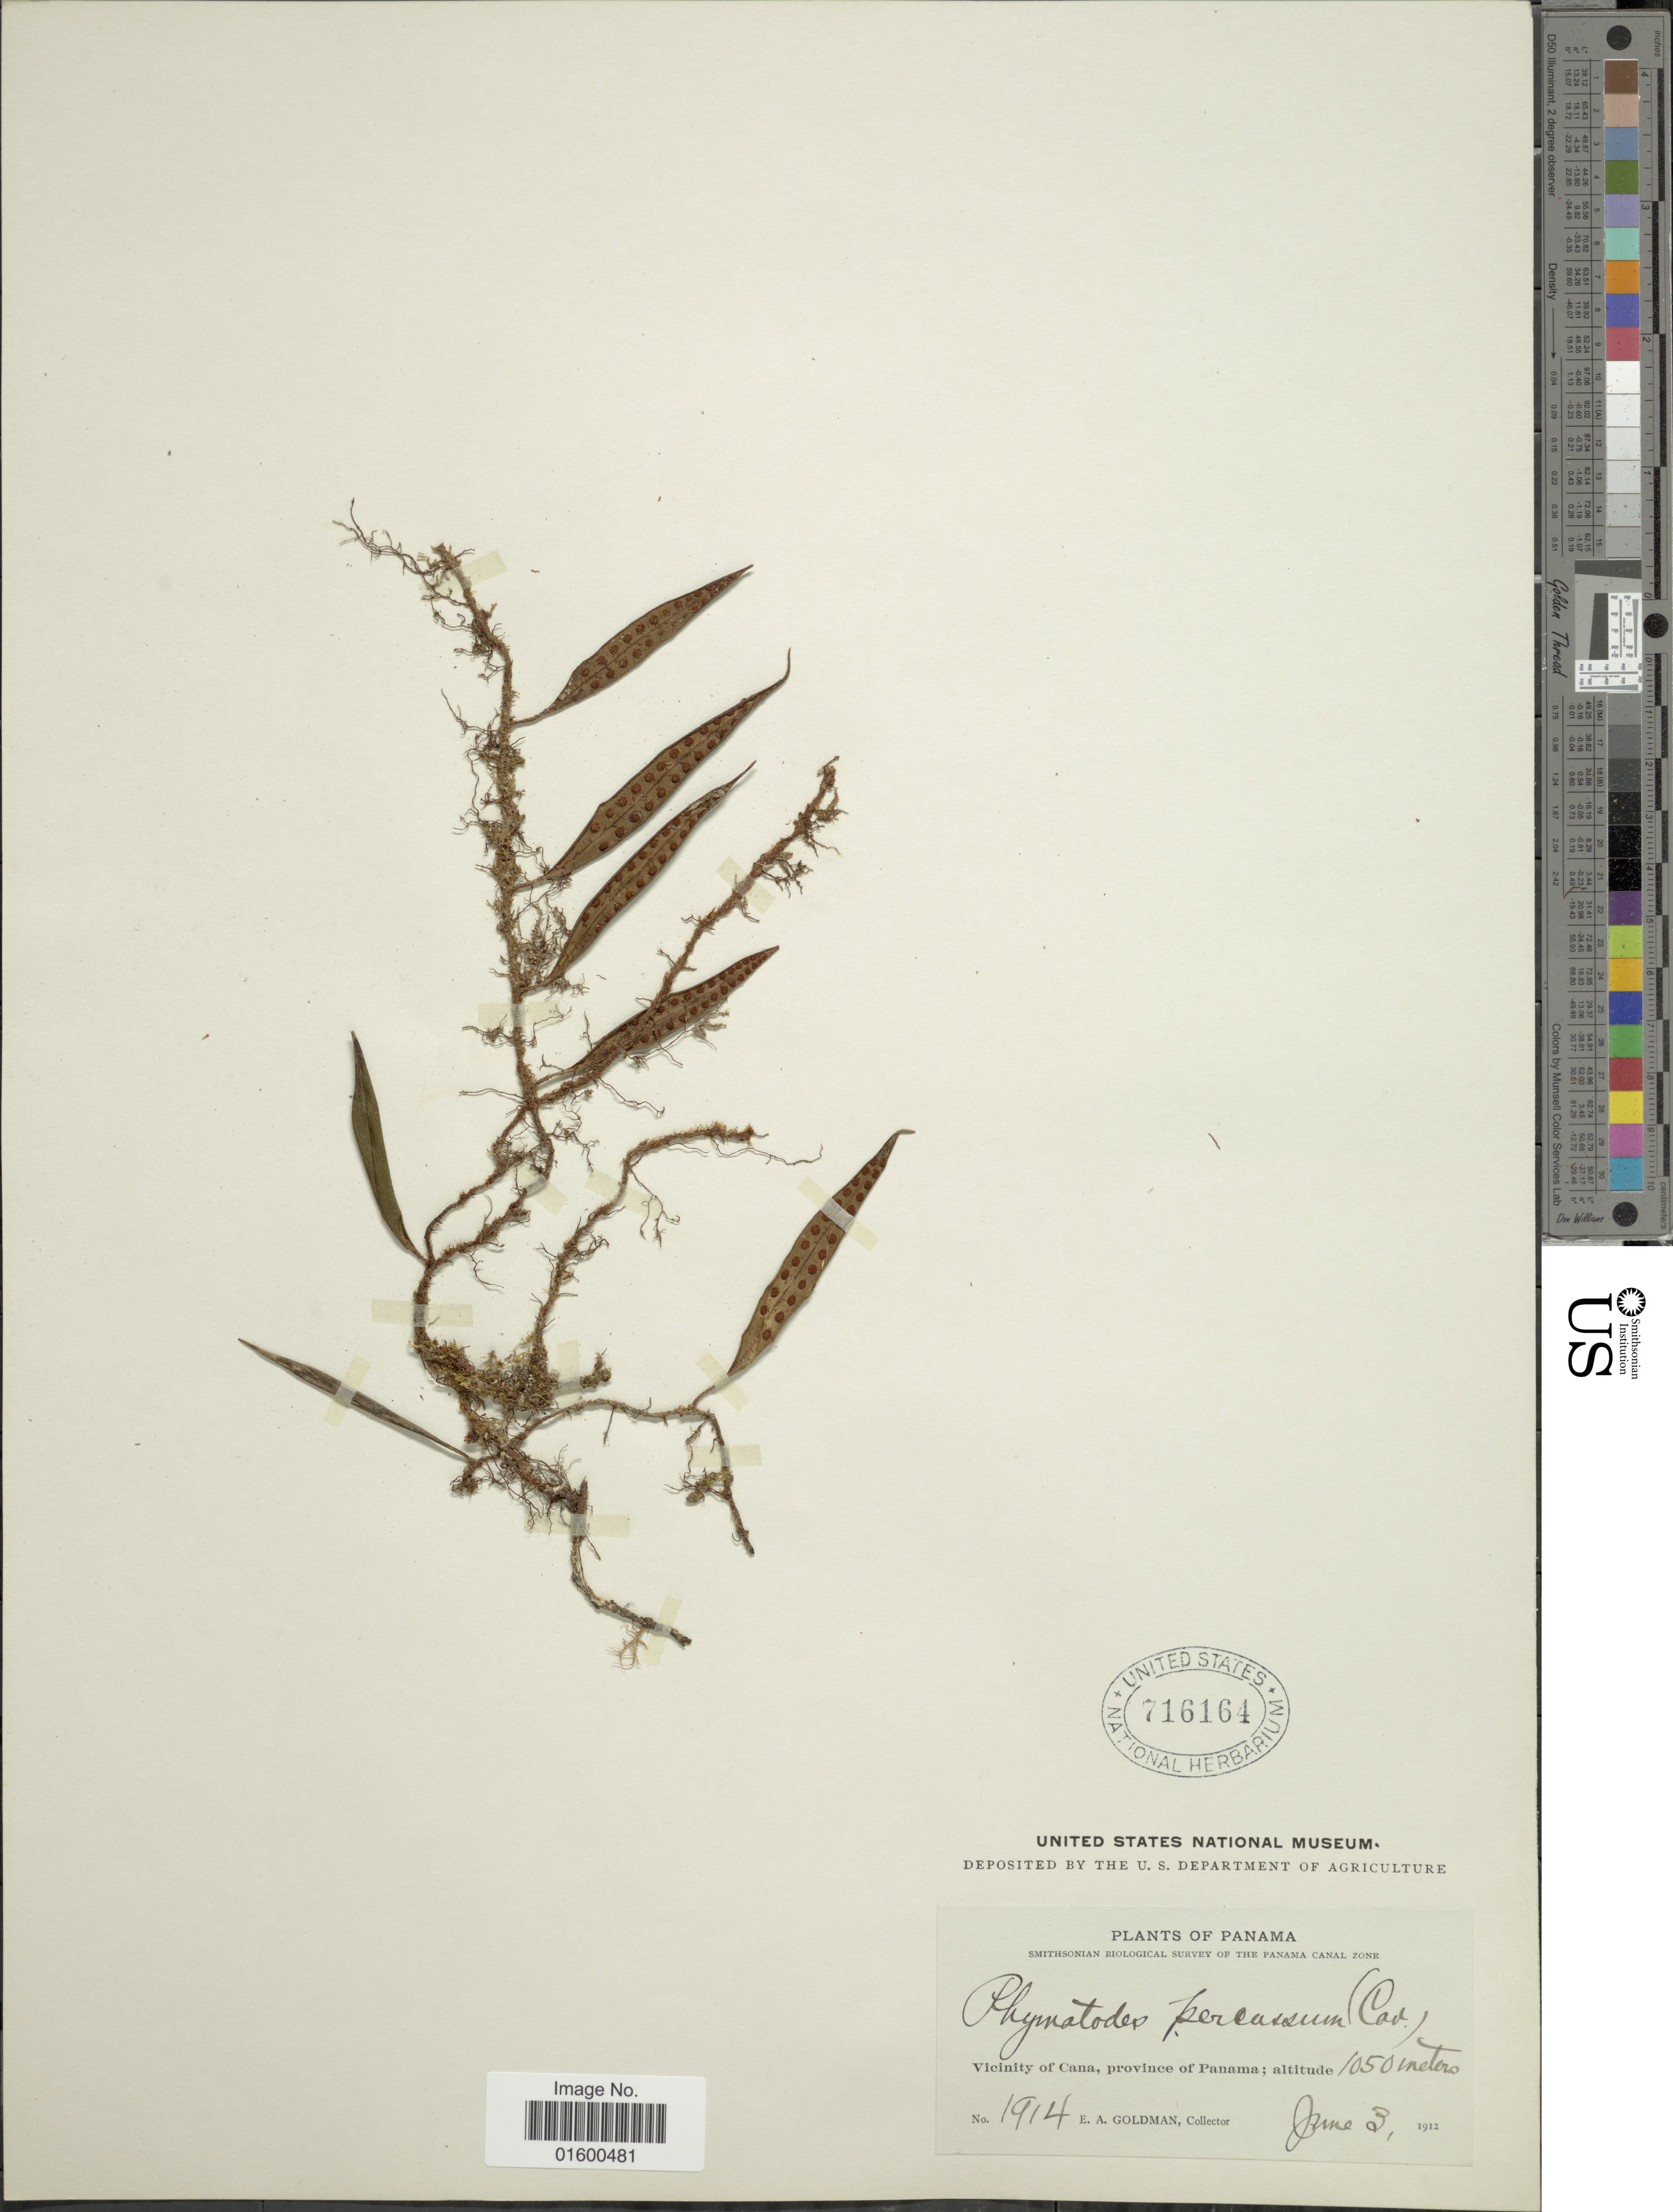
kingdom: Plantae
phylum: Tracheophyta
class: Polypodiopsida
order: Polypodiales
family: Polypodiaceae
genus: Microgramma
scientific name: Microgramma percussa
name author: (Cav.) de la Sota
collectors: E. A. Goldman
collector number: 1914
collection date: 1912-06-03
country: Panama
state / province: Panamá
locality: Vicinity of Cana, Province of Panama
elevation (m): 1050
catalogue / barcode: US 716164